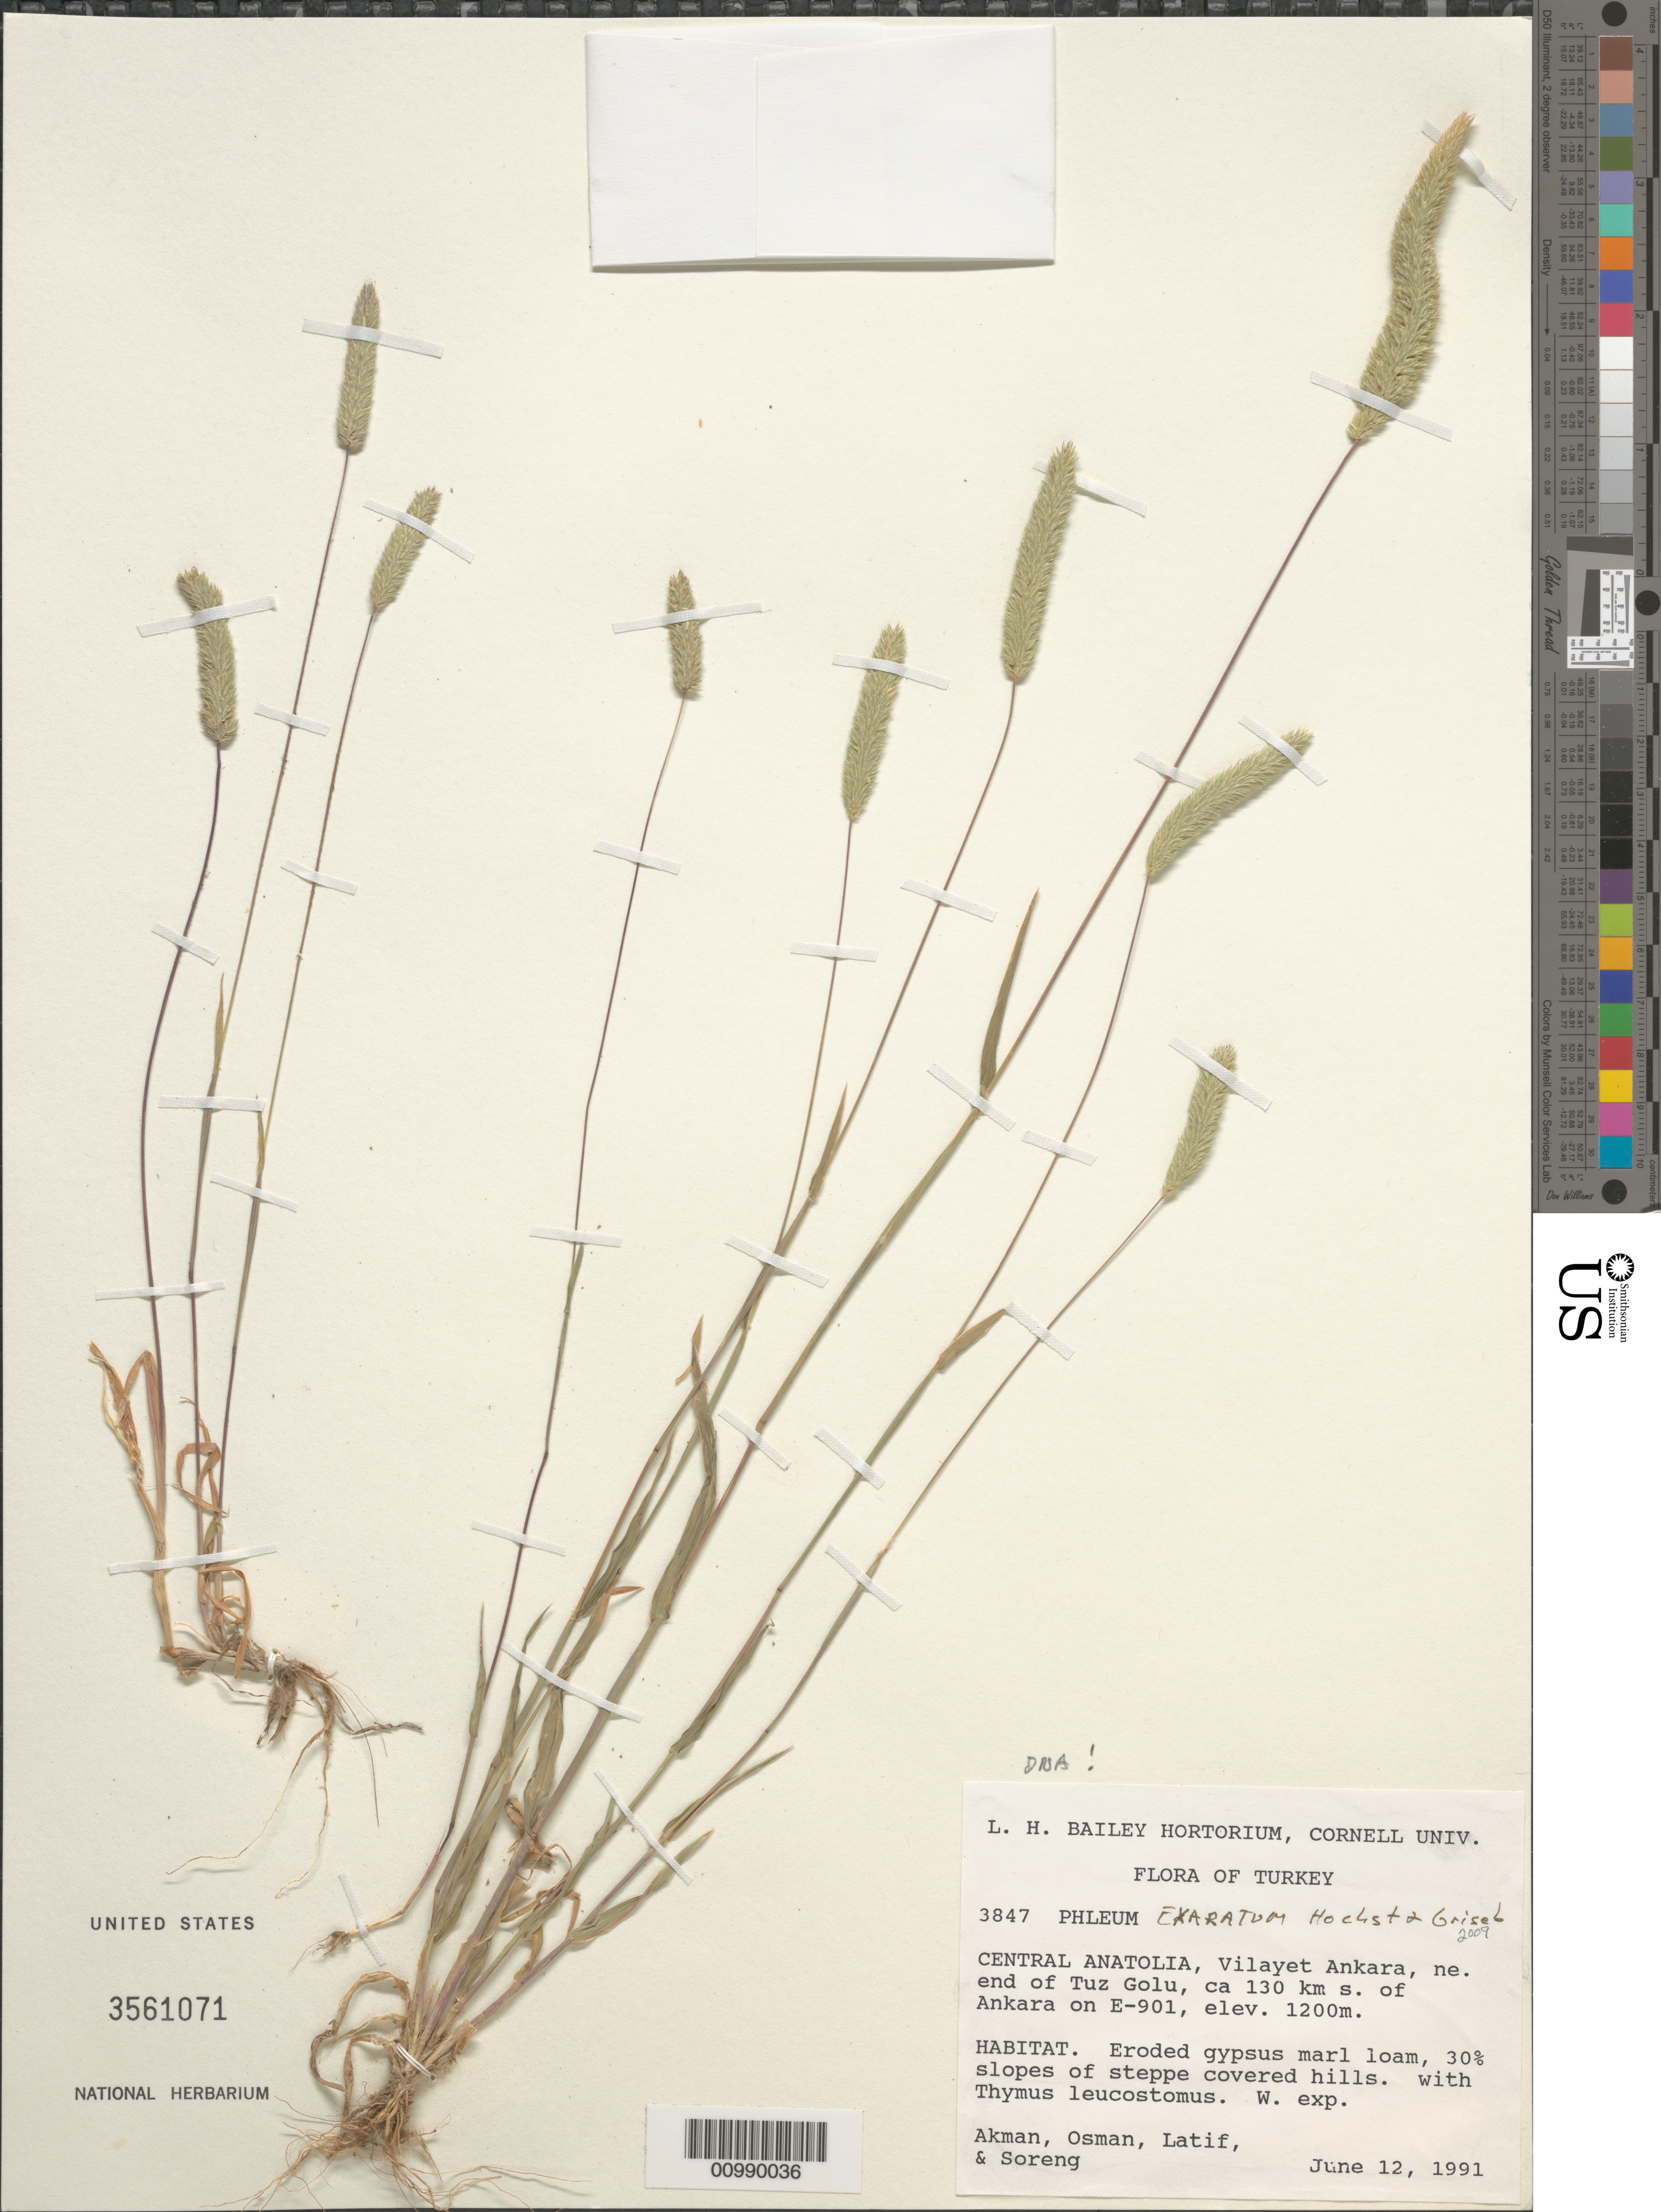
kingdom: Plantae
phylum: Tracheophyta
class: Liliopsida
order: Poales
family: Poaceae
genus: Phleum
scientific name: Phleum exaratum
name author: Hochst. ex Griseb.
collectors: R. J. Soreng, Y. Akman, O. Ketenoglu & L. Kurt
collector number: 3847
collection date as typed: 12 Jun 1991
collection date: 1991-06-12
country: Turkey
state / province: Ankara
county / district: Sereflikochisar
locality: Vilayet Ankara, ne. end of Tuz Golu, ca 130 km S of Ankara on E-901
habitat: Eroded gypsus marl loam, 30% slopes of steppe covered hills. with Thymus leucostomus. W. exp.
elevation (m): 1200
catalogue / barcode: US 3561071